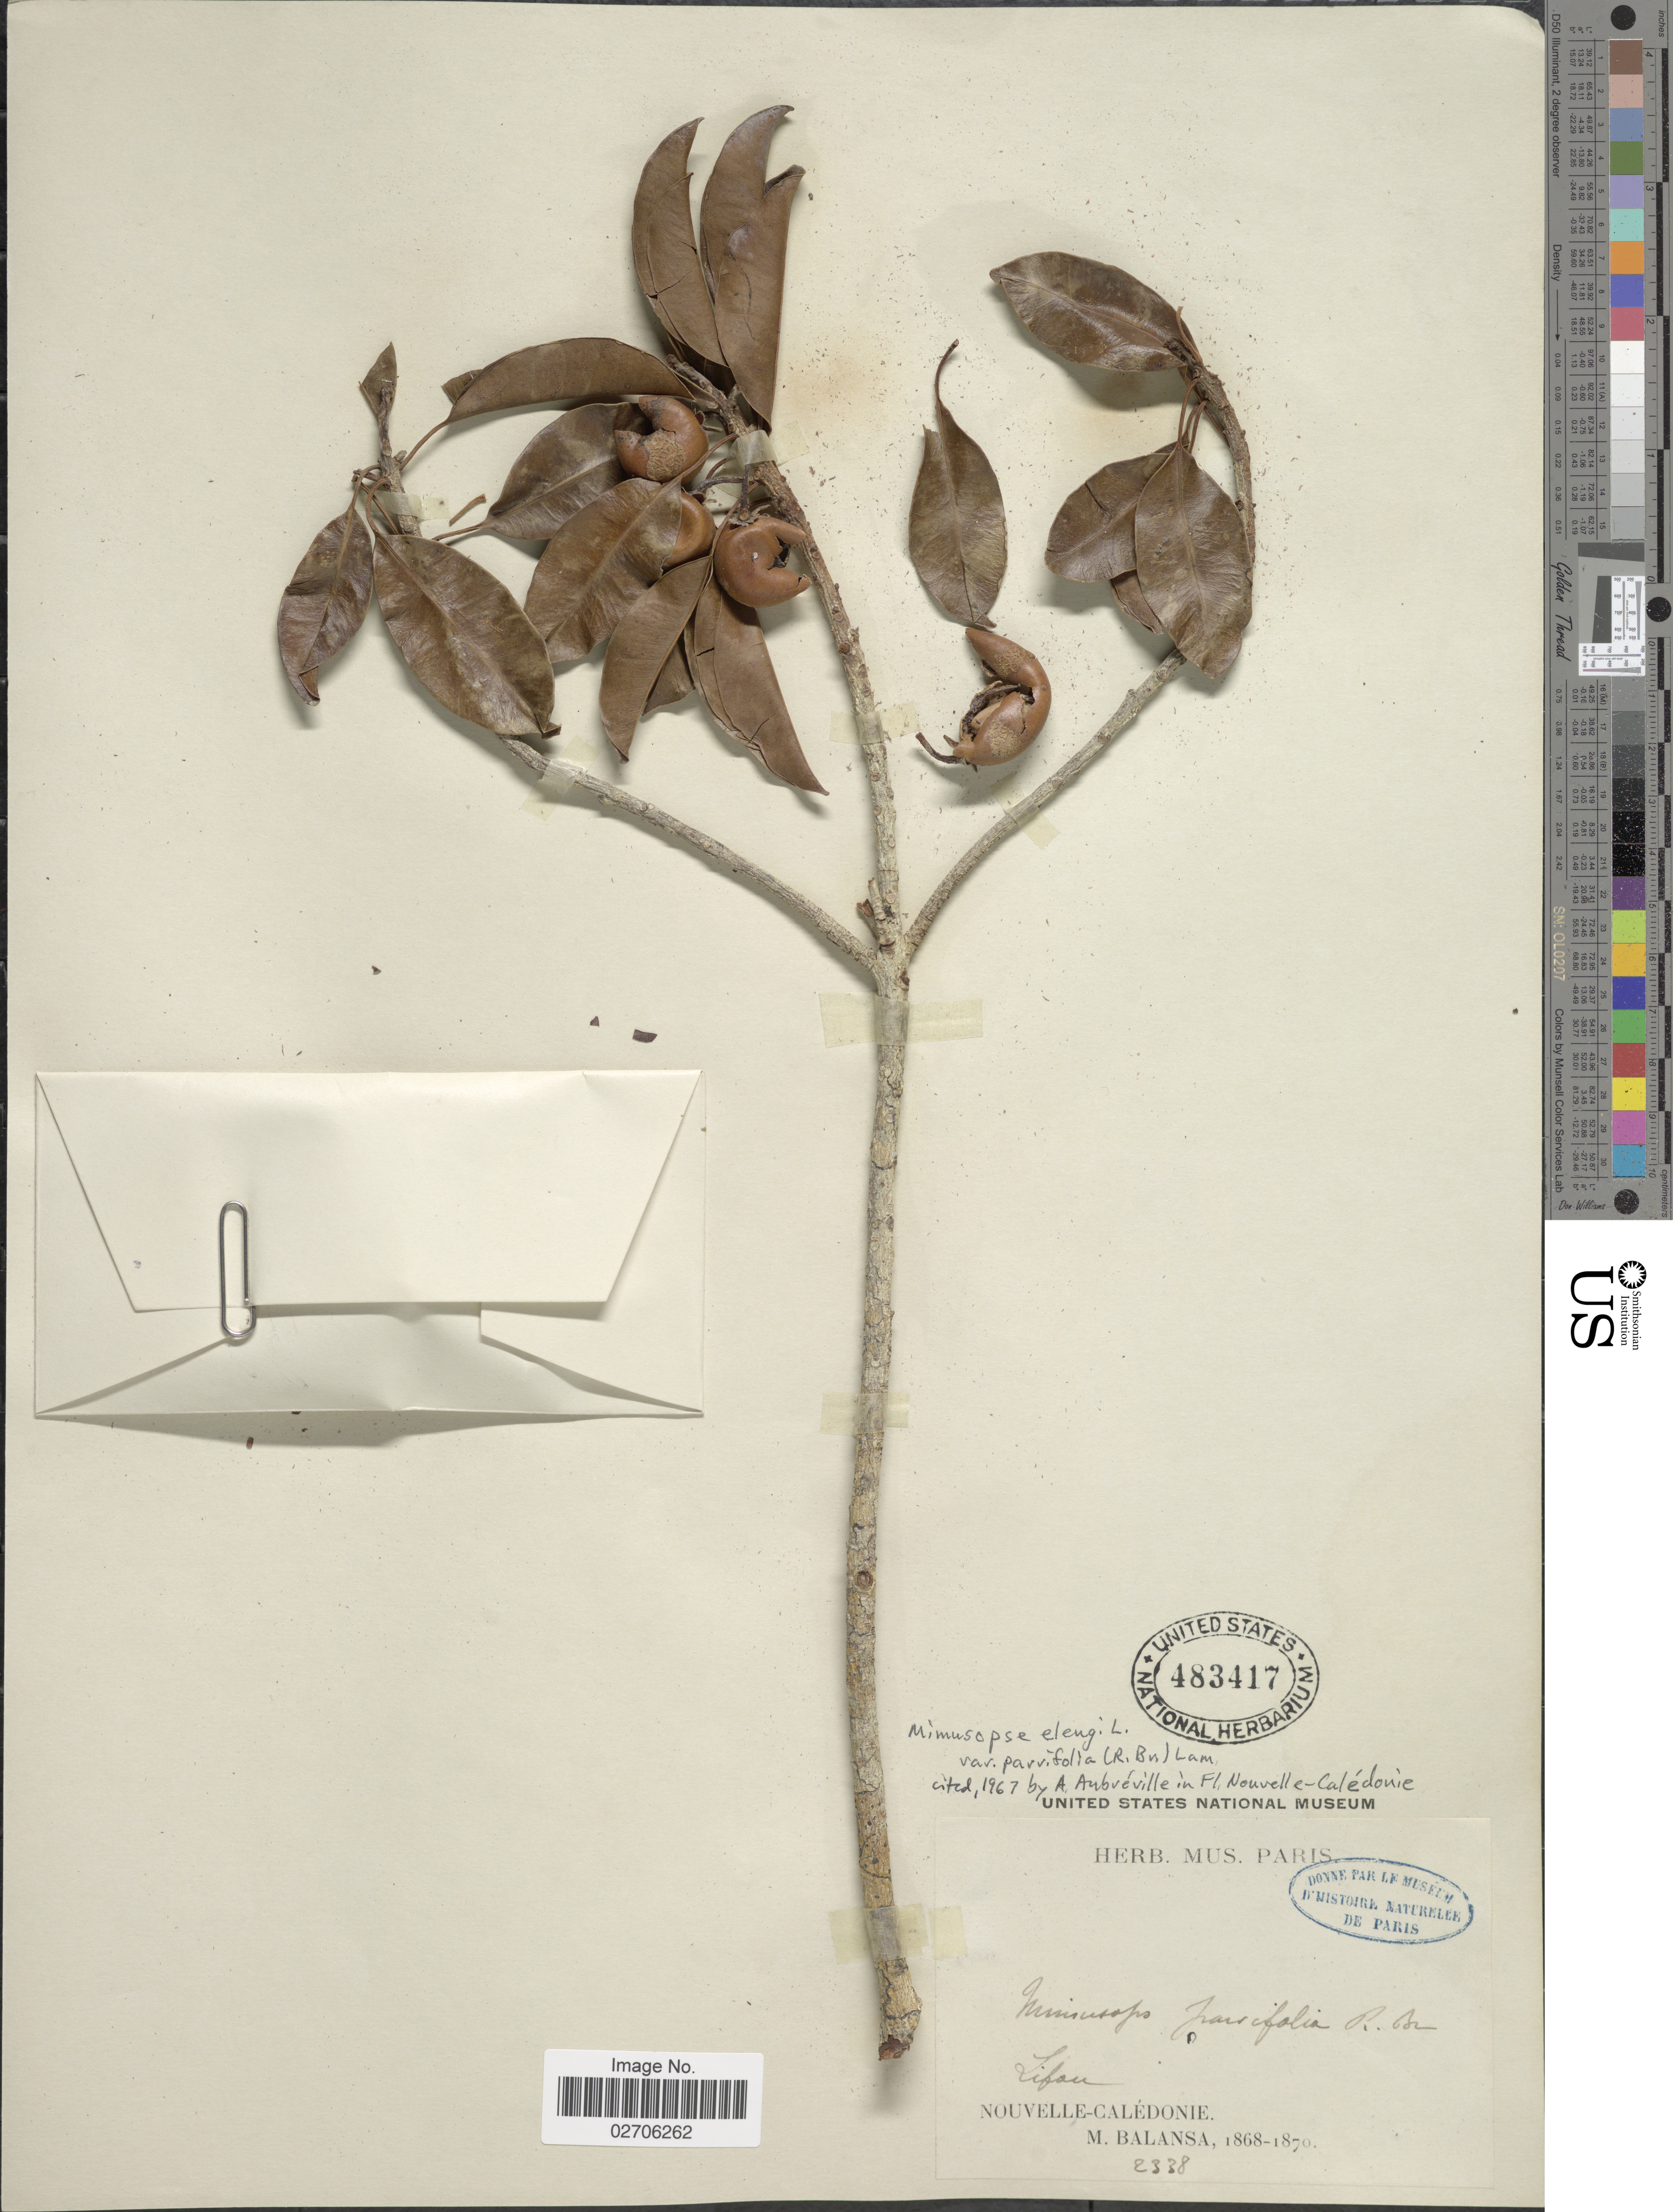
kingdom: Plantae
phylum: Tracheophyta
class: Magnoliopsida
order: Ericales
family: Sapotaceae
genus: Mimusops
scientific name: Mimusops elengi var. parvifolia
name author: (R. Br.) H.J. Lam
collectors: B. Balansa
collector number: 2338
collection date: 1868/1870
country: New Caledonia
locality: Liban [interpreted]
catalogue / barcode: US 483417